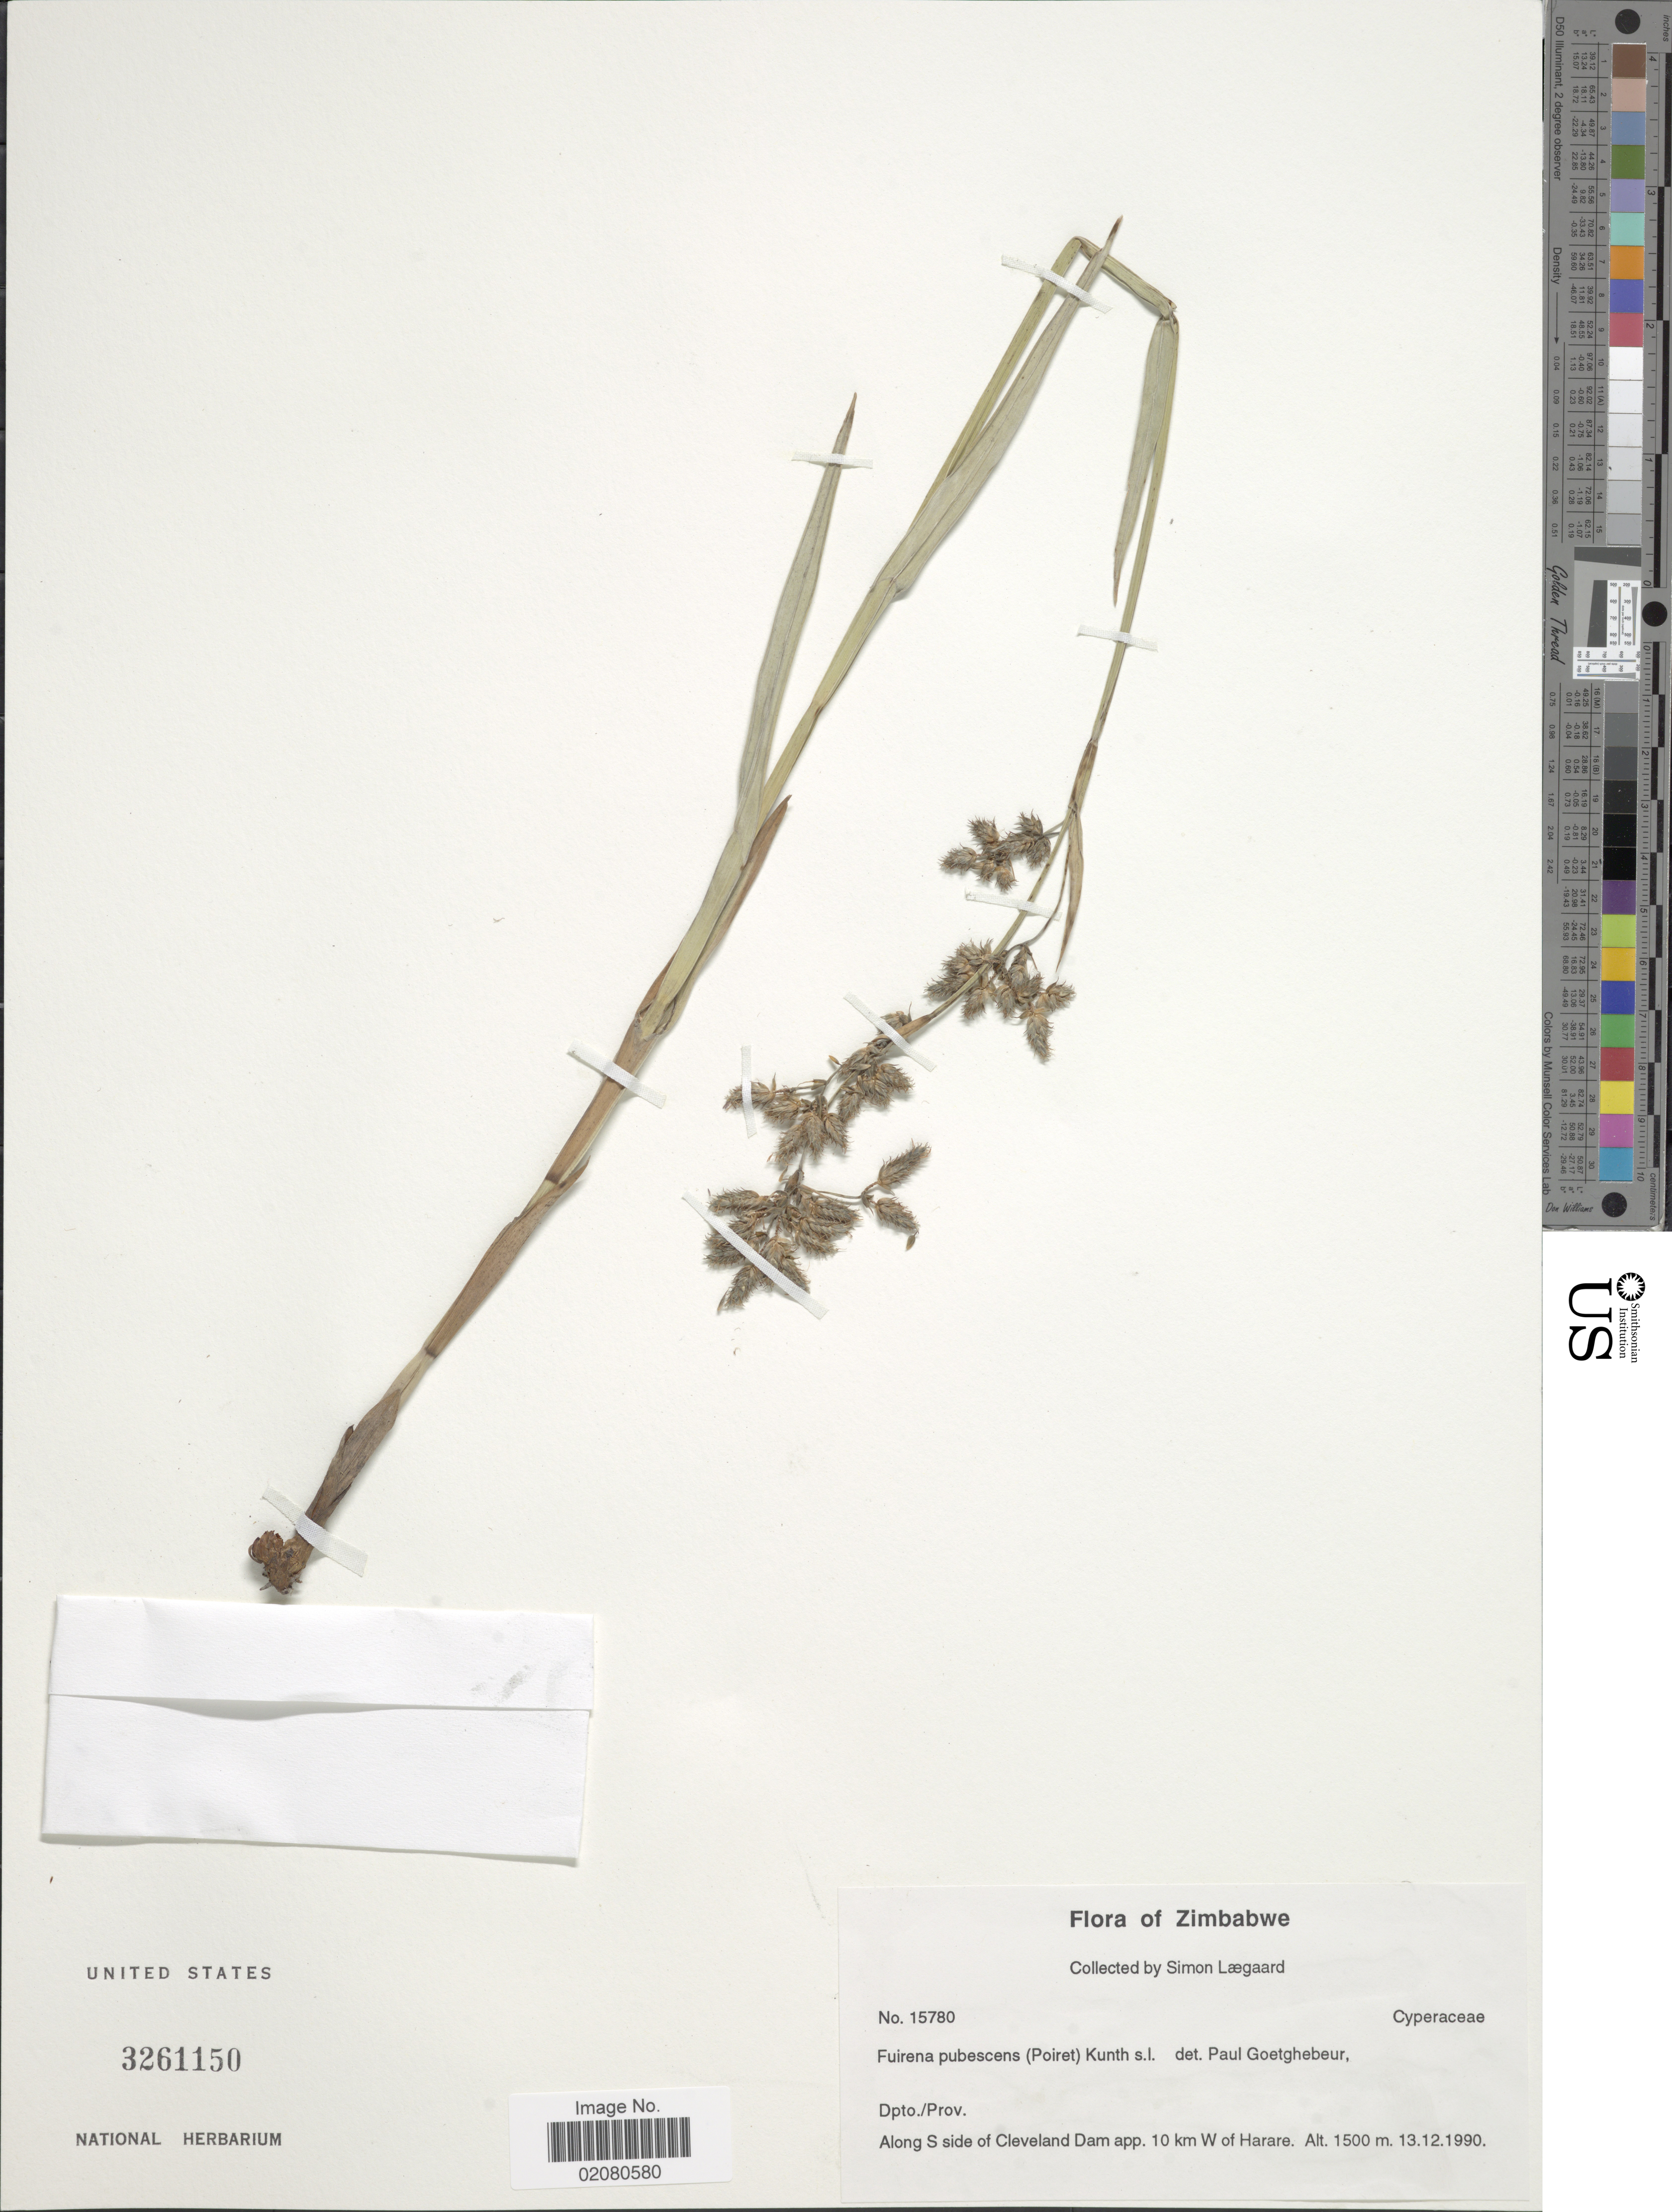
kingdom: Plantae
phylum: Tracheophyta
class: Liliopsida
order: Poales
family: Cyperaceae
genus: Fuirena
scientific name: Fuirena pubescens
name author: (Poir.) Kunth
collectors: S. Lægaard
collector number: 15780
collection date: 1990-12-13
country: Zimbabwe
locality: Zimbabwe, Along S side Cleveland Dam app.10 km W. Harare.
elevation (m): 1500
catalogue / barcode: US 3261150